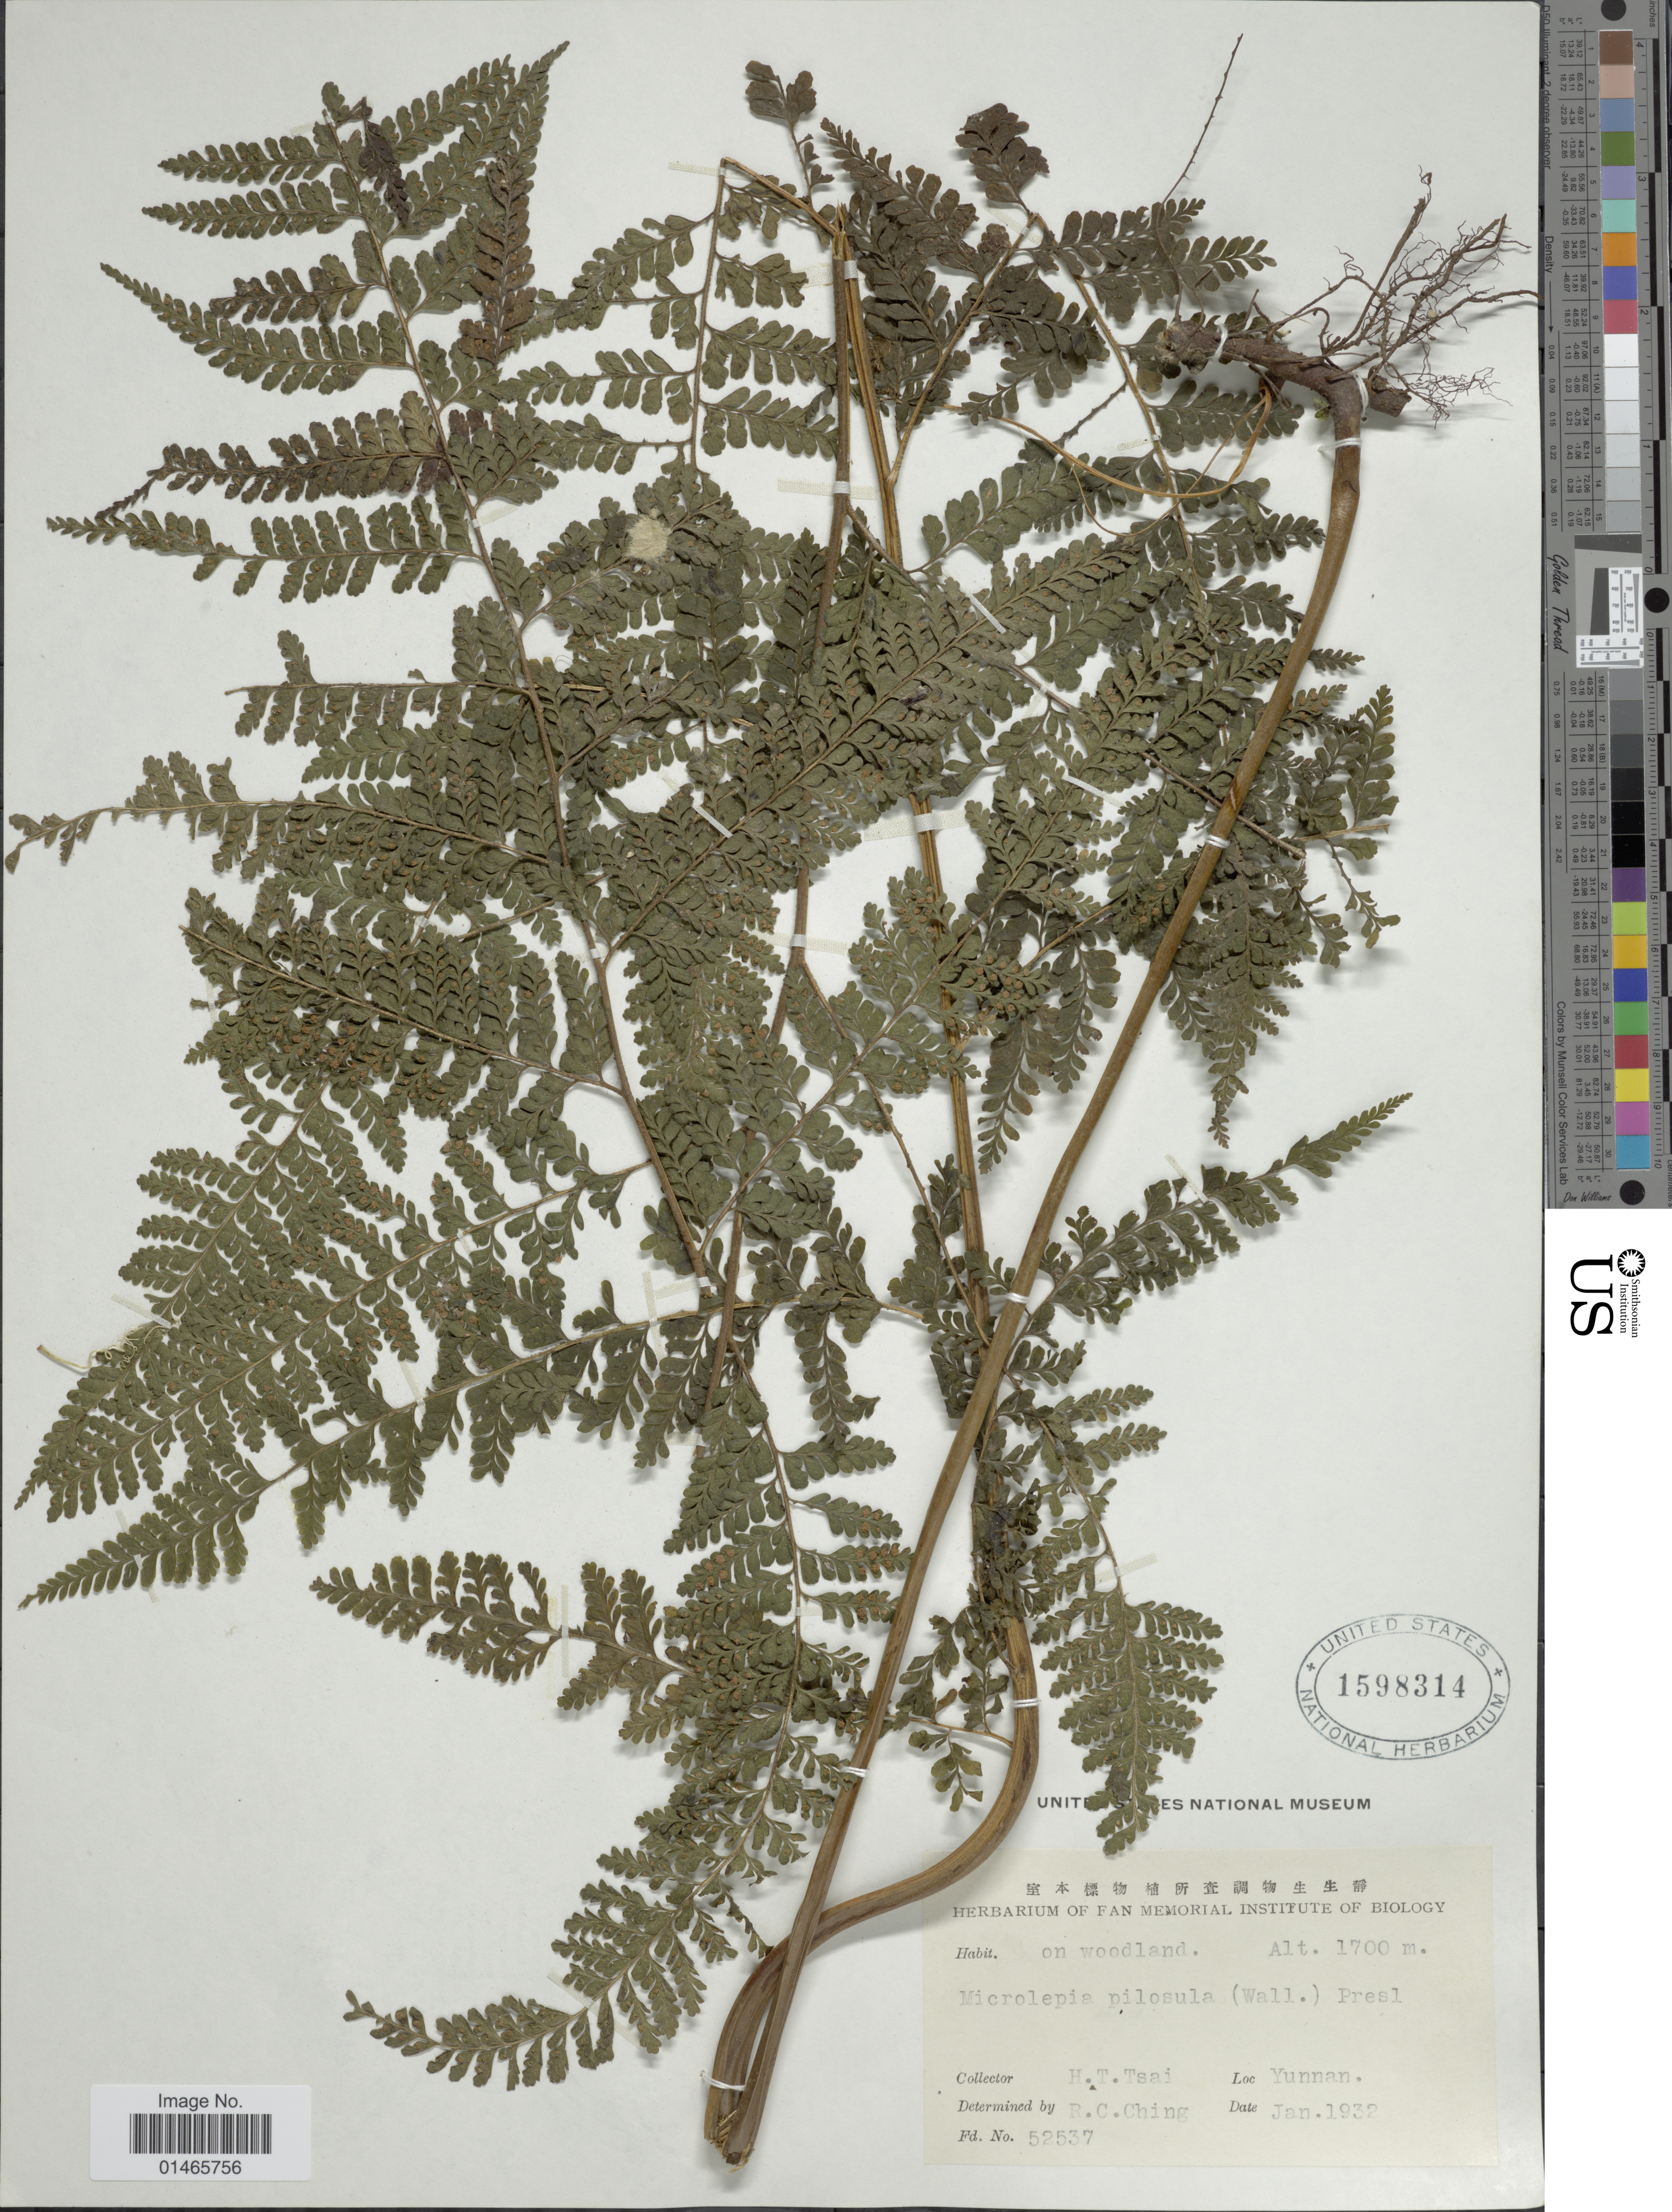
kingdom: Plantae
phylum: Tracheophyta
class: Polypodiopsida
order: Polypodiales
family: Dennstaedtiaceae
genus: Microlepia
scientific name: Microlepia speluncae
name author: (L.) T. Moore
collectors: H. Tsai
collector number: Fd 52537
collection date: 1932-01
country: China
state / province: Yunnan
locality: Yunnan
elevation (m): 1700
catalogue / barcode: US 1598314